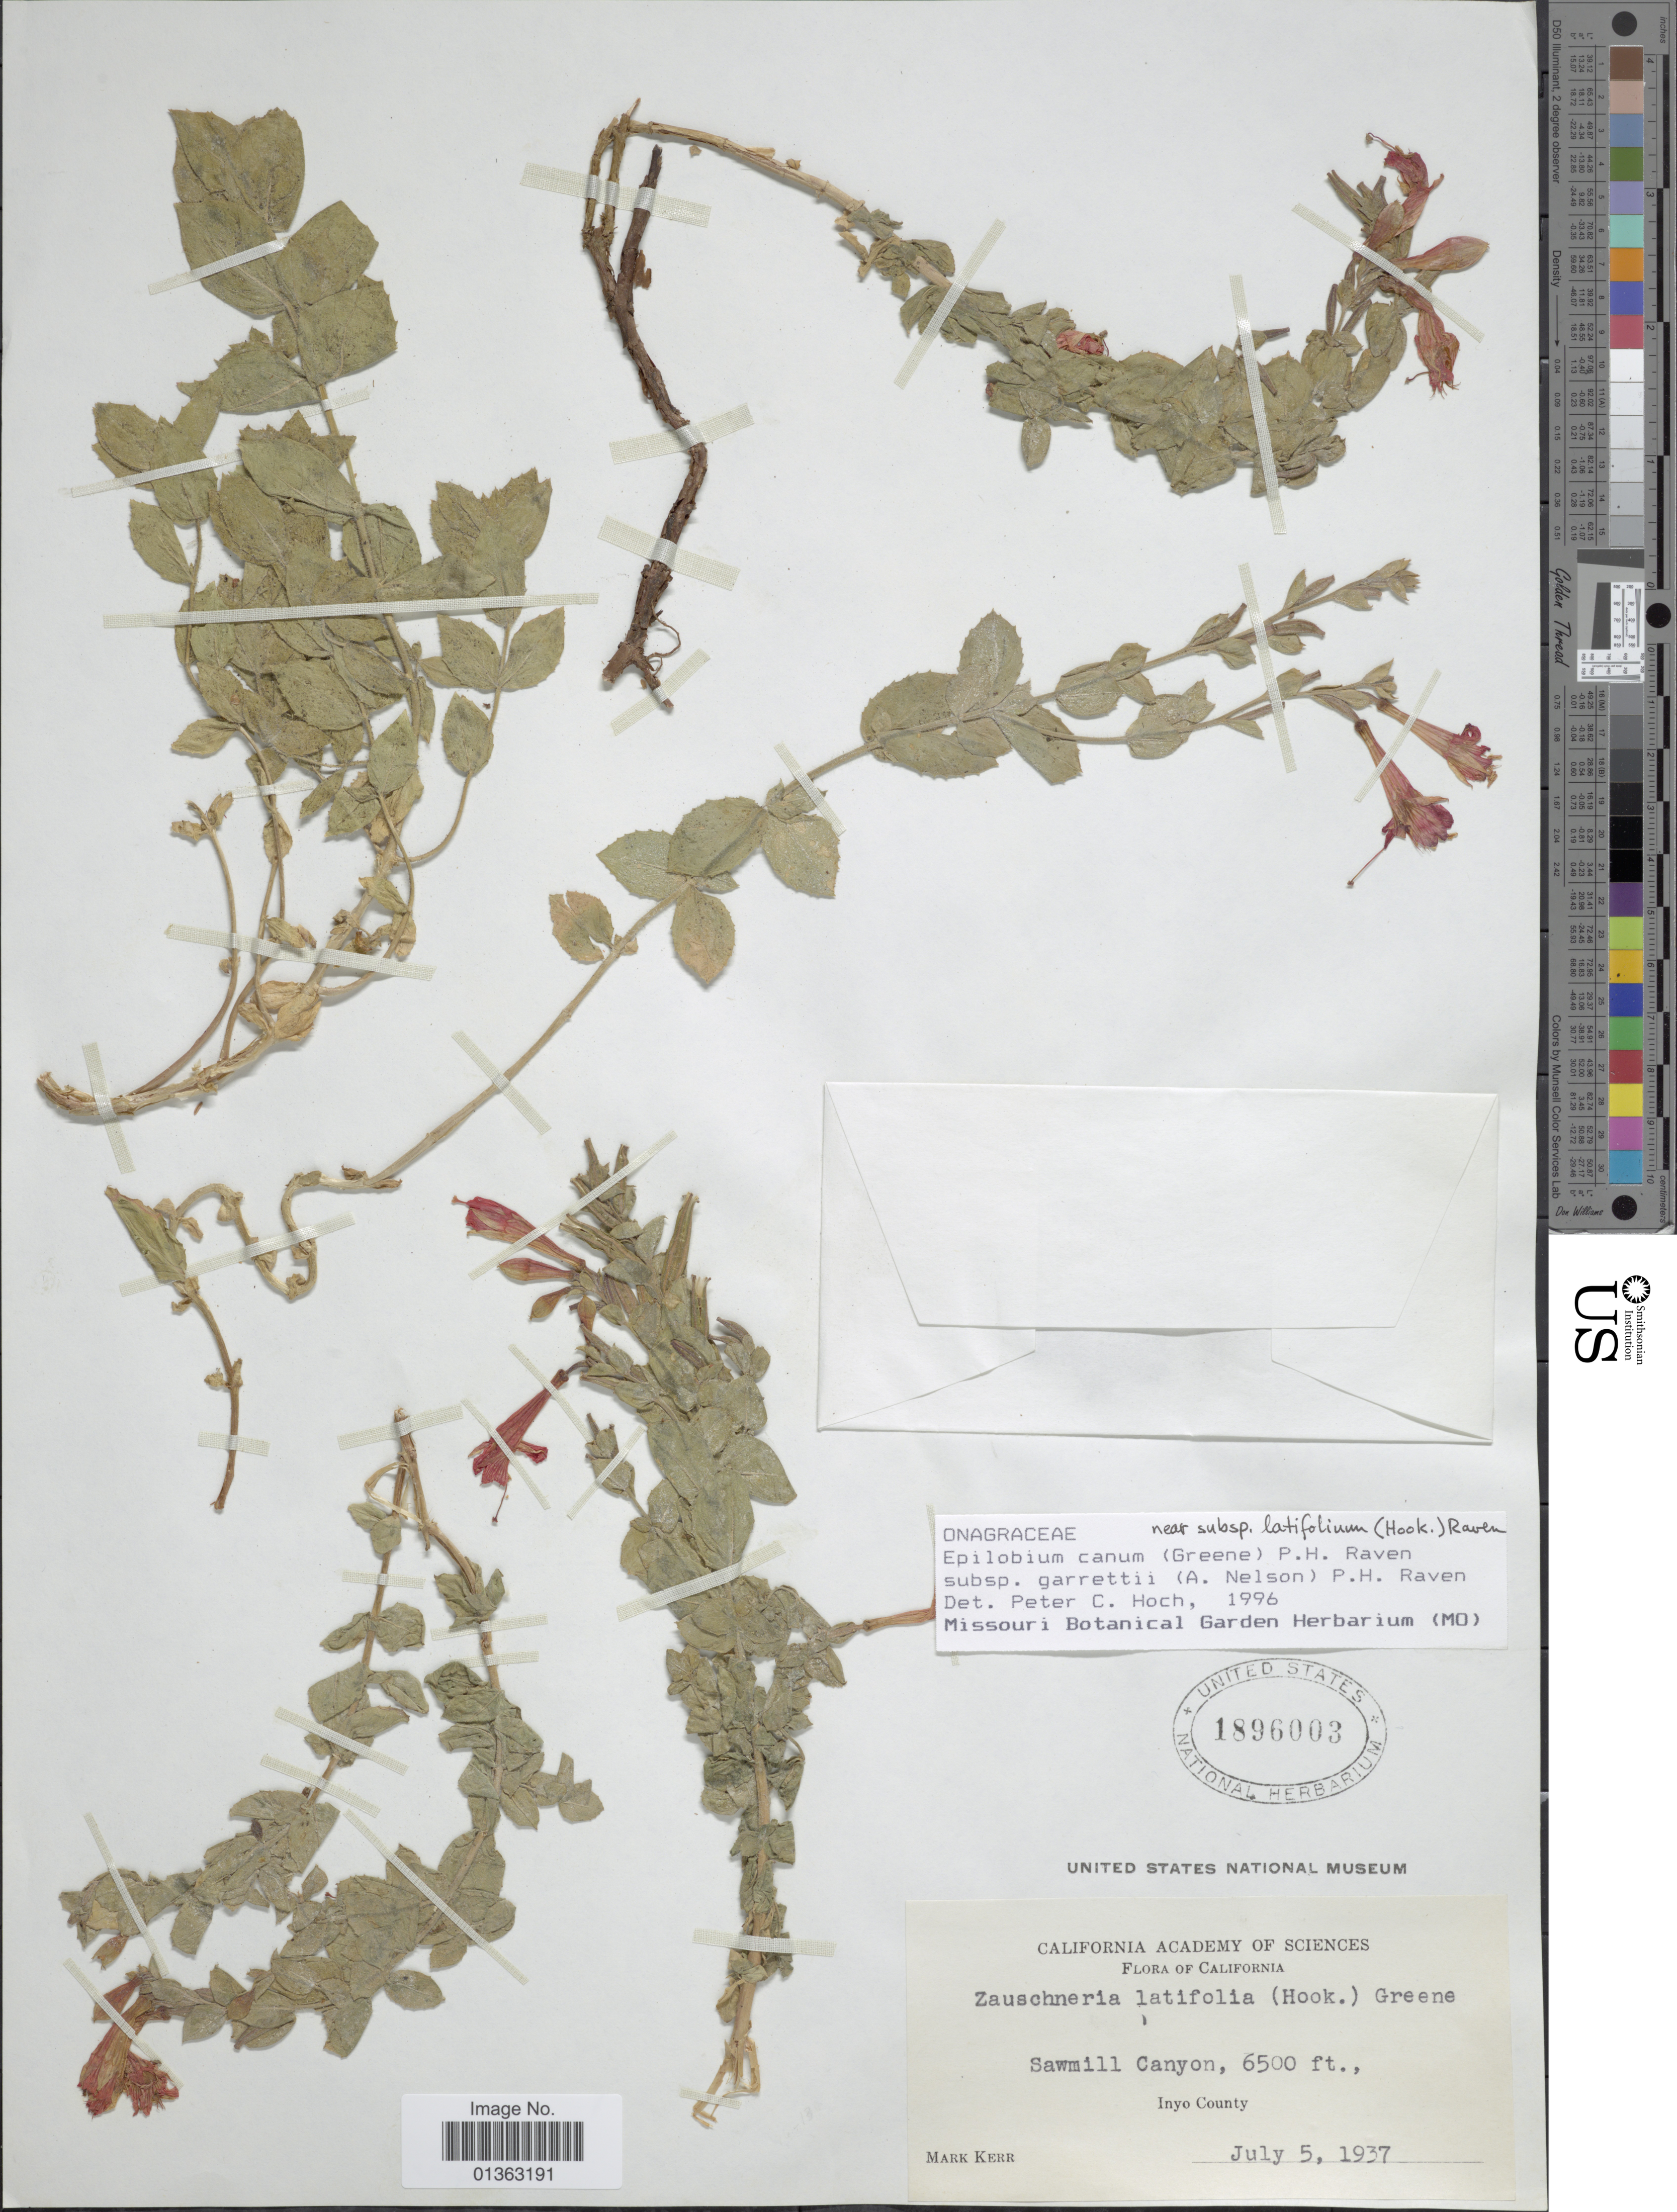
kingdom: Plantae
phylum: Tracheophyta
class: Magnoliopsida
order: Myrtales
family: Onagraceae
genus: Epilobium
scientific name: Epilobium canum subsp. garrettii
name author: (A. Nelson) P.H. Raven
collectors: M. Kerr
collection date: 1937-07-05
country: United States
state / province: California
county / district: Inyo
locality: Sawmill Canyon, Inyo County.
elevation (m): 1981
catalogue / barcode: US 1896003